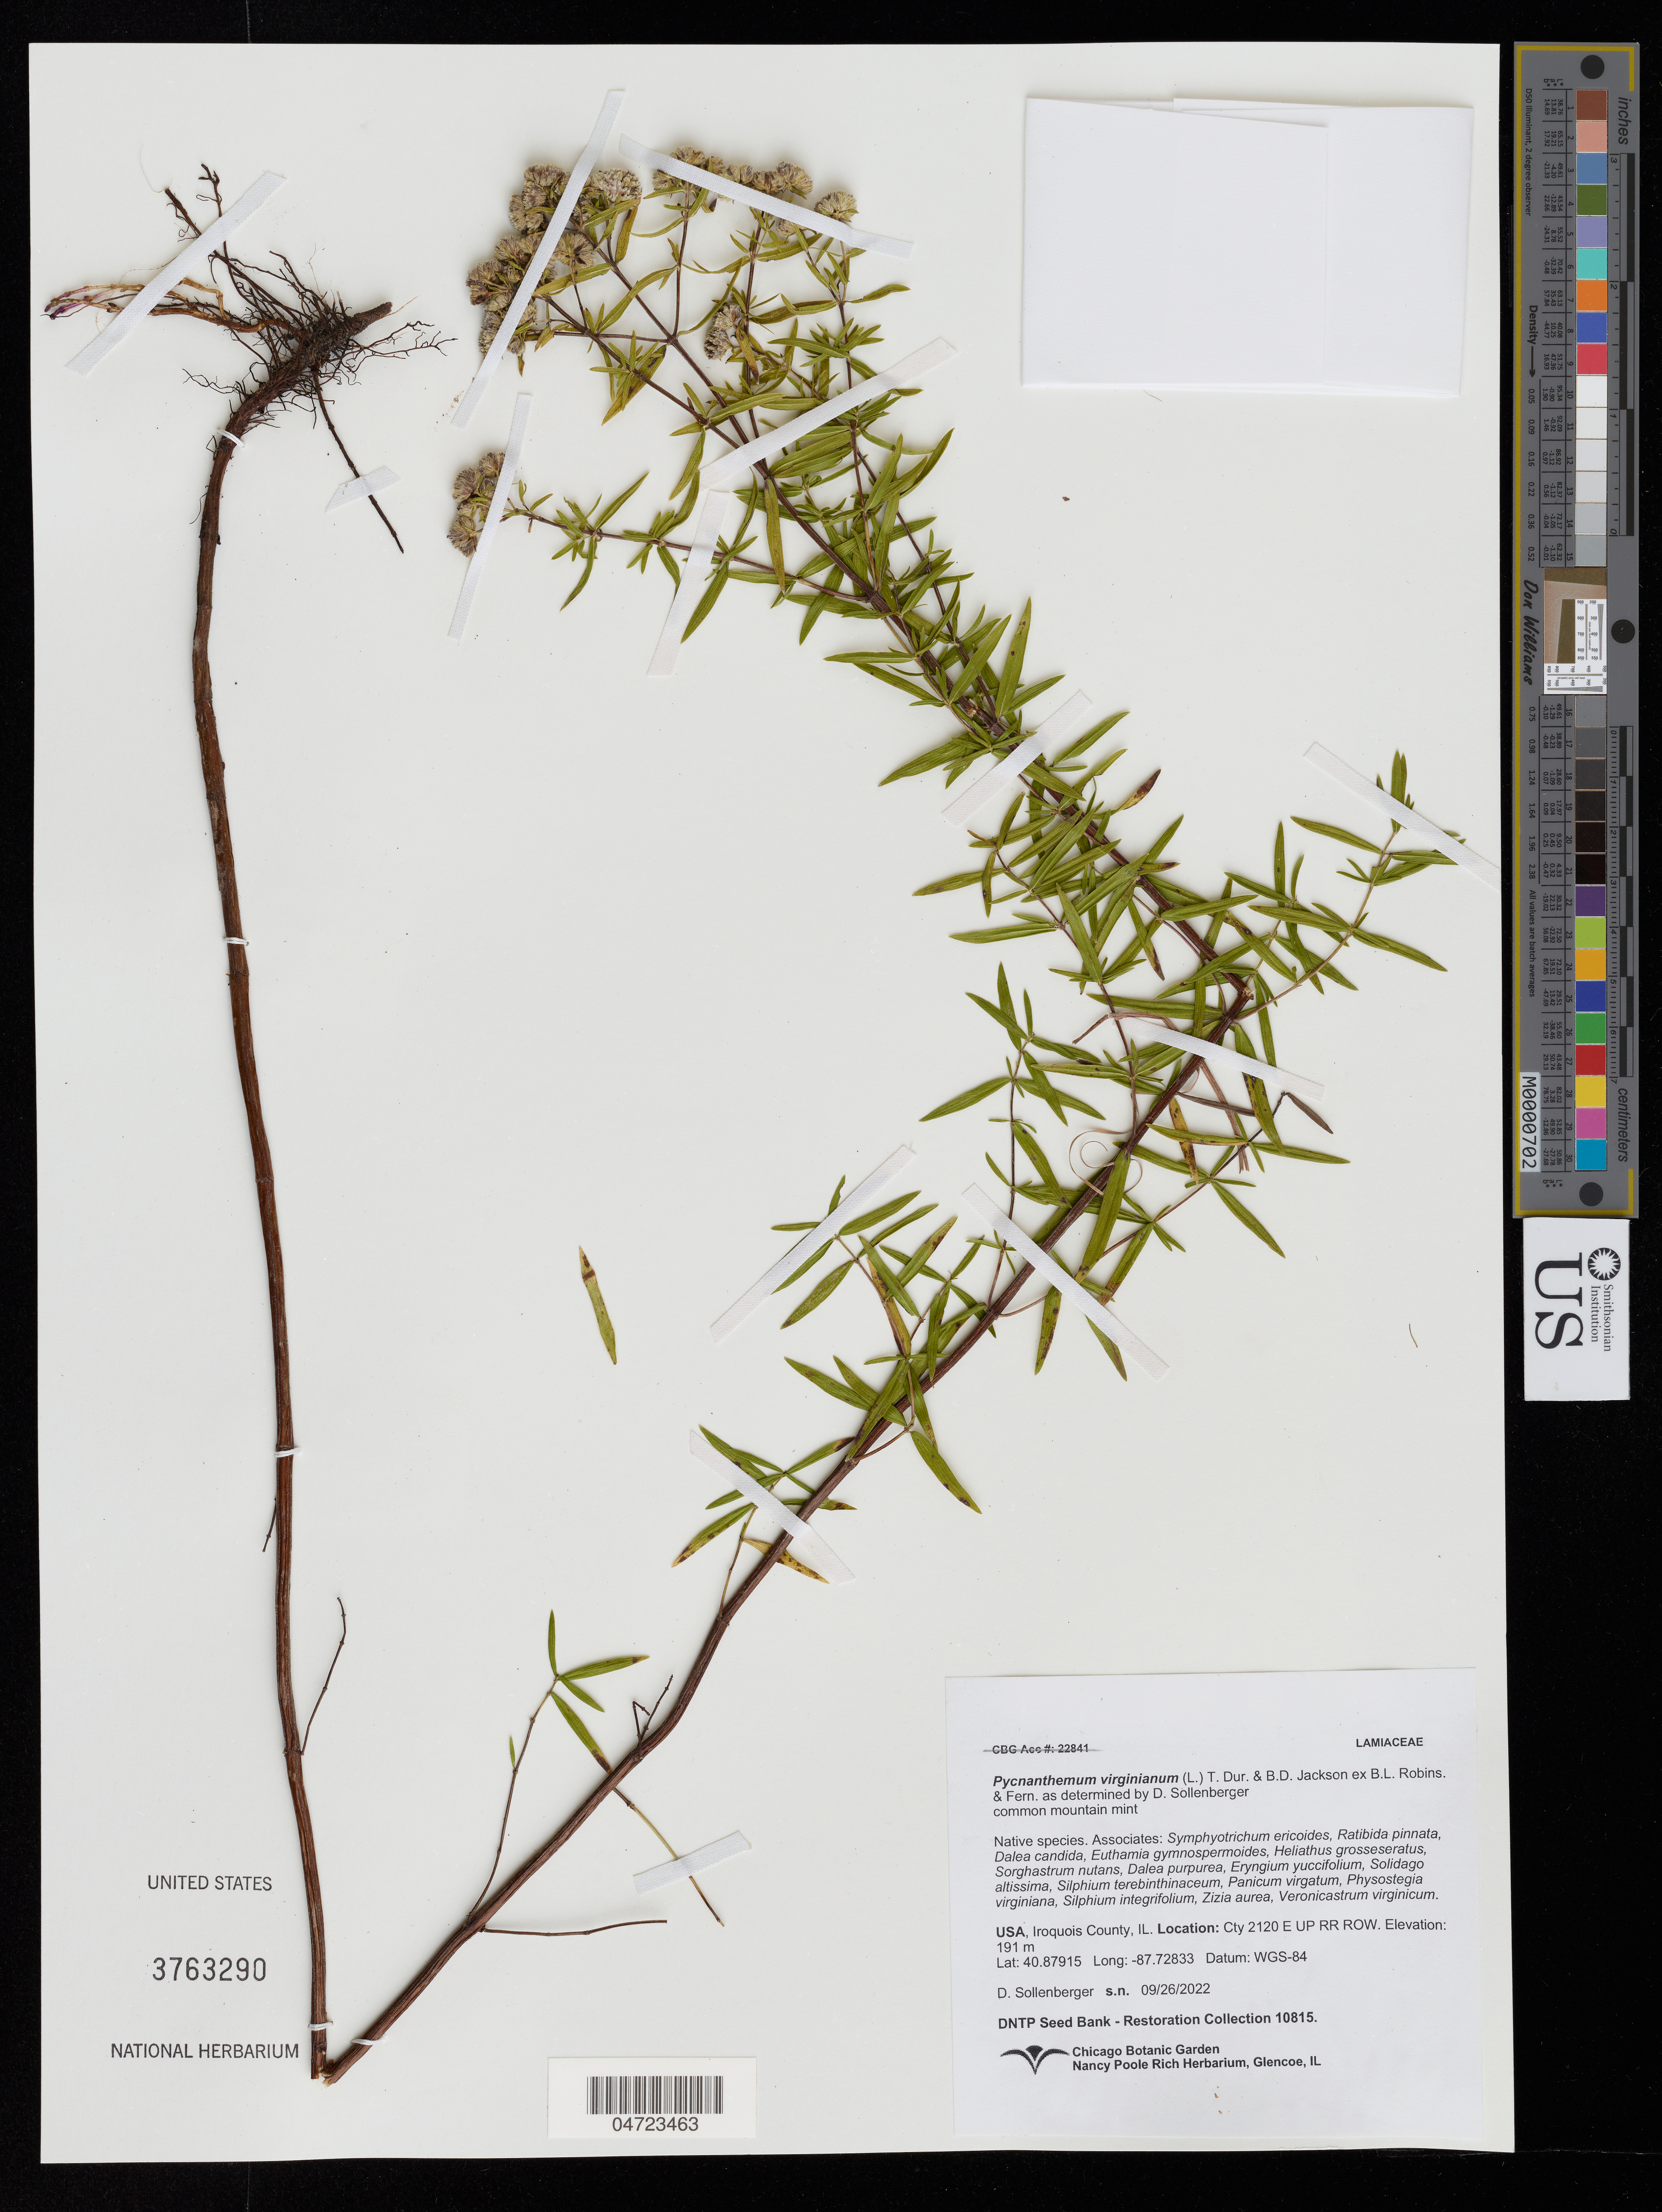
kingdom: Plantae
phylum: Tracheophyta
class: Magnoliopsida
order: Lamiales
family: Lamiaceae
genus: Pycnanthemum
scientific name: Pycnanthemum virginianum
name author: (L.) Durand & B.D. Jacks. ex B.L. Rob. & Fernald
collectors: D. Sollenberger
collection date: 2022-09-26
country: United States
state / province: Illinois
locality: Iroquois County, IL. Cty 2120 E UP RR ROW.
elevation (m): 191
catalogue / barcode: US 3763290